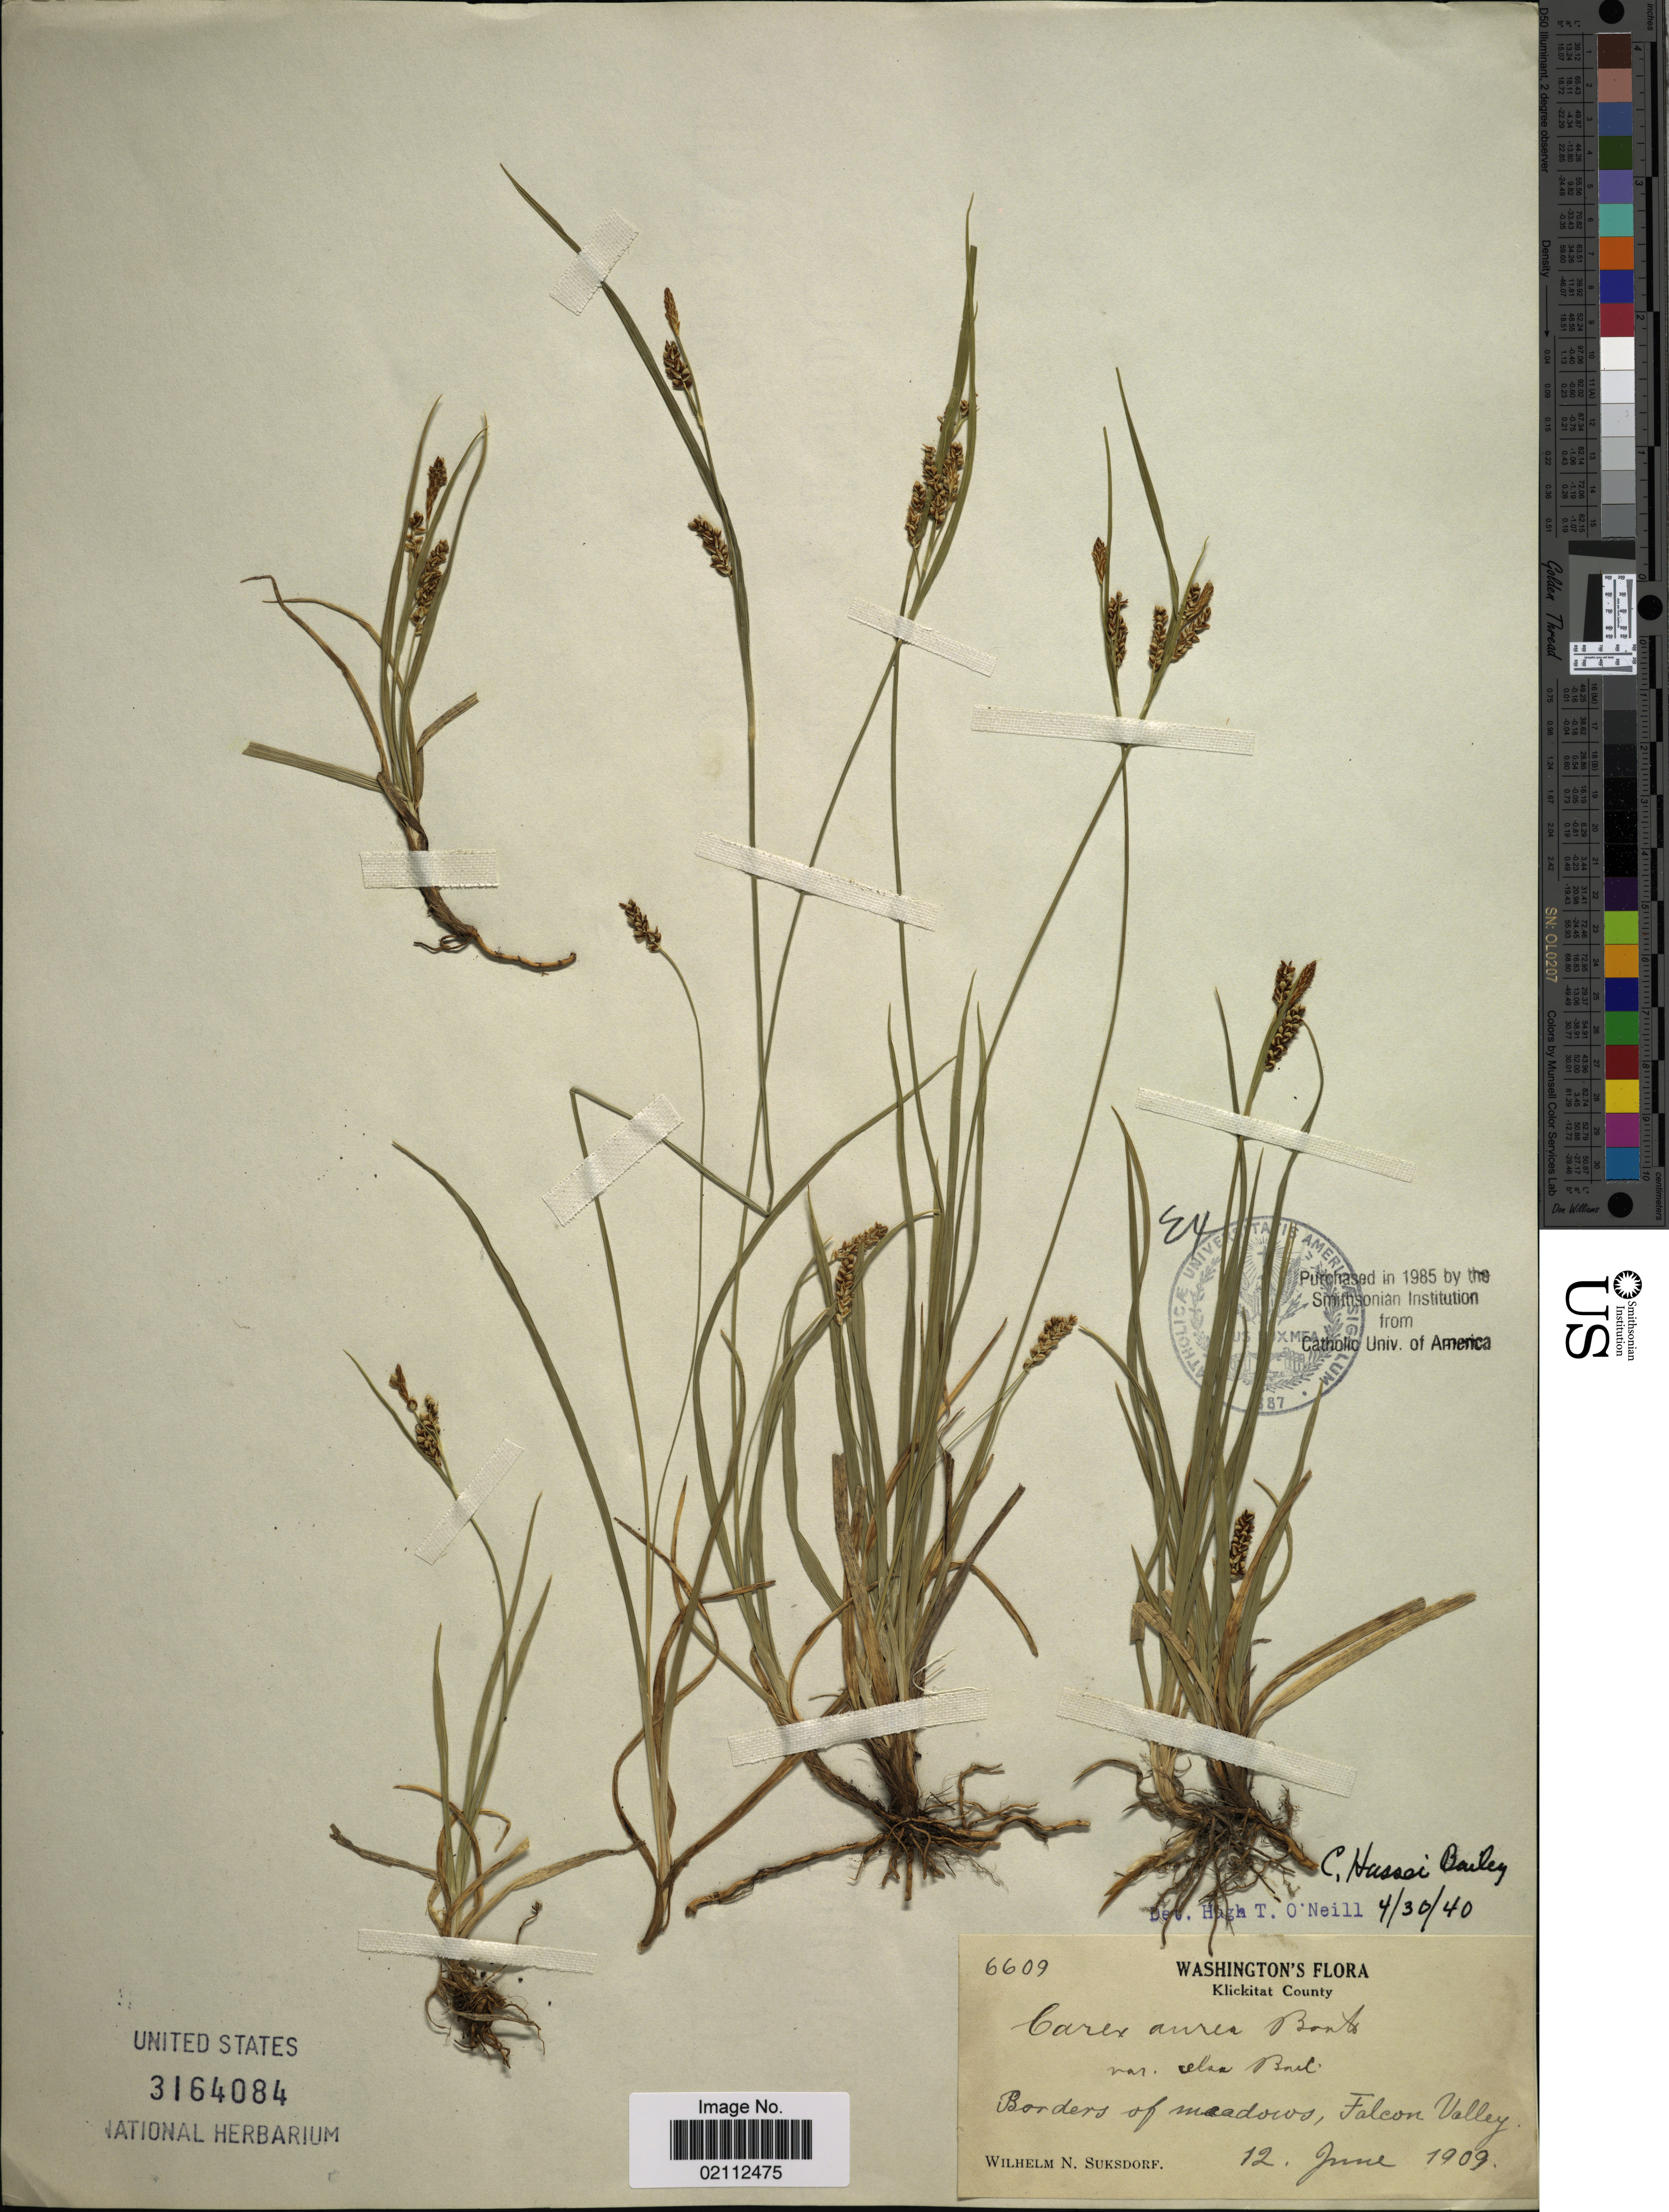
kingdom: Plantae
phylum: Tracheophyta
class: Liliopsida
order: Poales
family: Cyperaceae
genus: Carex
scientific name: Carex hassei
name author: L.H. Bailey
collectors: W. N. Suksdorf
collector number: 6609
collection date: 1909-06-12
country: United States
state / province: Washington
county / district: Klickitat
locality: Klickitat County, borders of meadows, Falcon Valley.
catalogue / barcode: US 3164084